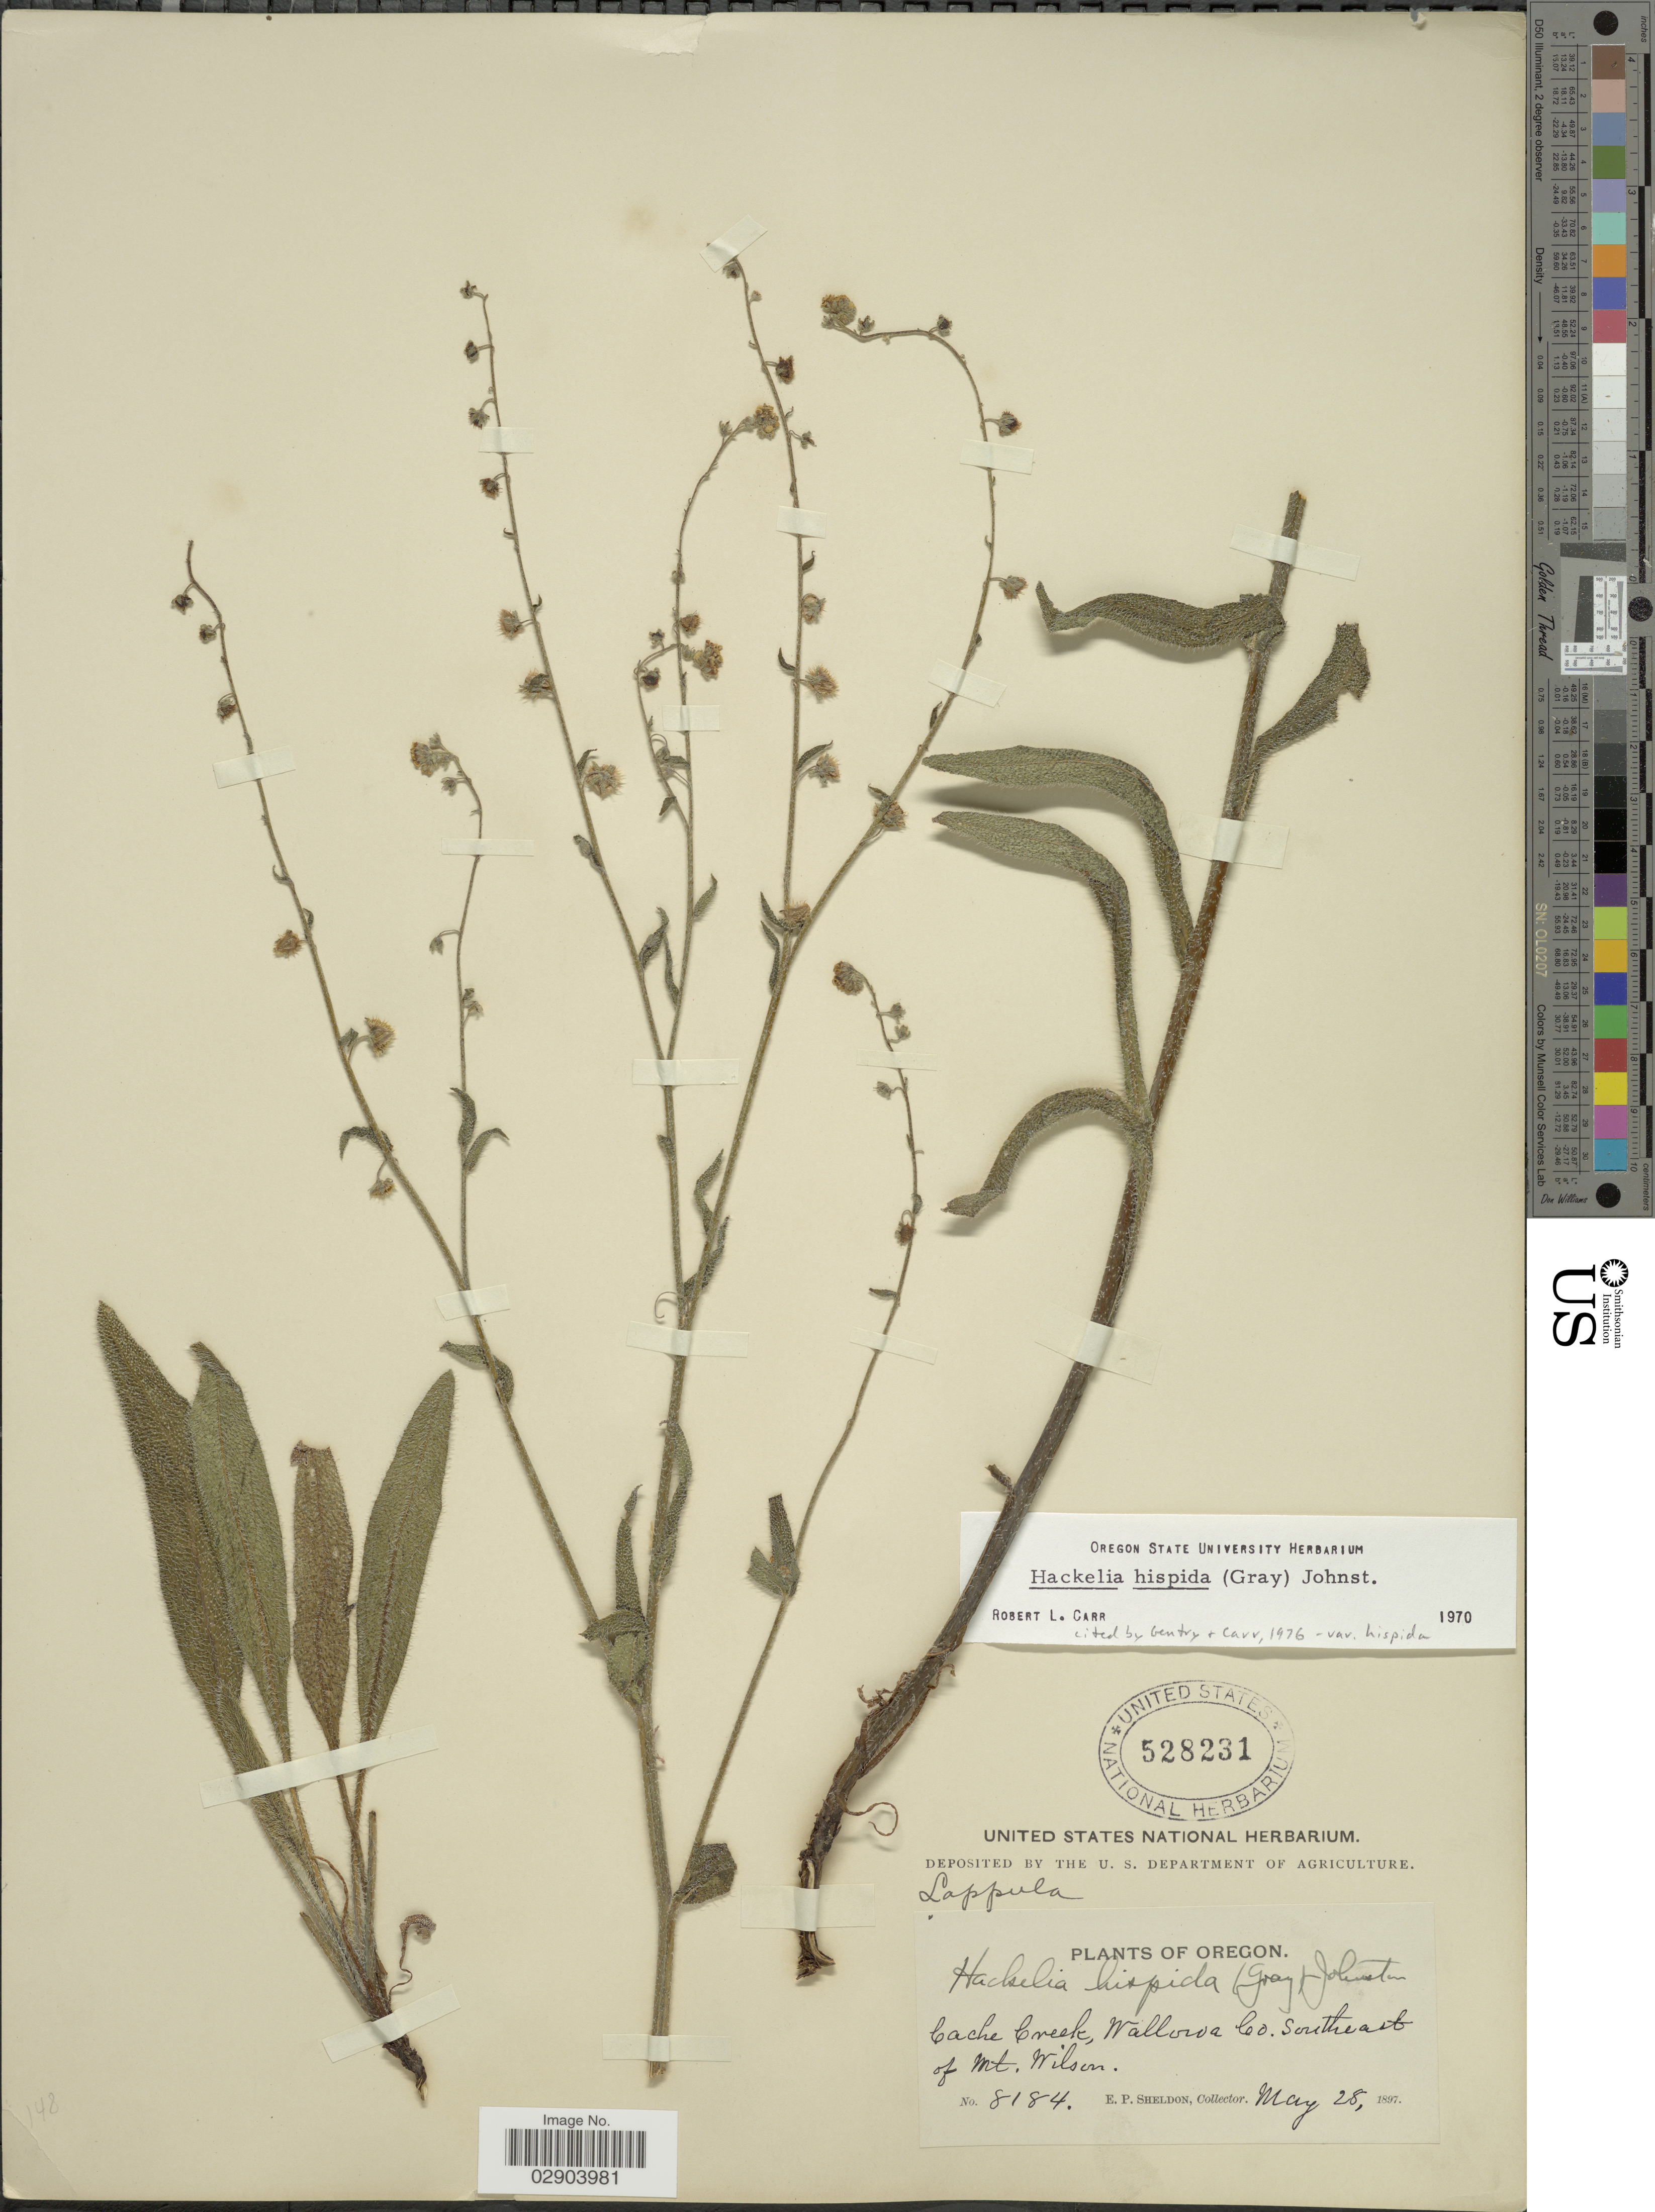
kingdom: Plantae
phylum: Tracheophyta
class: Magnoliopsida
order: Boraginales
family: Boraginaceae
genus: Hackelia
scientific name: Hackelia hispida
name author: (A. Gray) I.M. Johnst.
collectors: E. P. Sheldon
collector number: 8184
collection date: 1897-05-28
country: United States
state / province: Oregon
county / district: Wallowa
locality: Cache Creek, Wallowa Co. Southeast of Mt. Wilson.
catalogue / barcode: US 528231